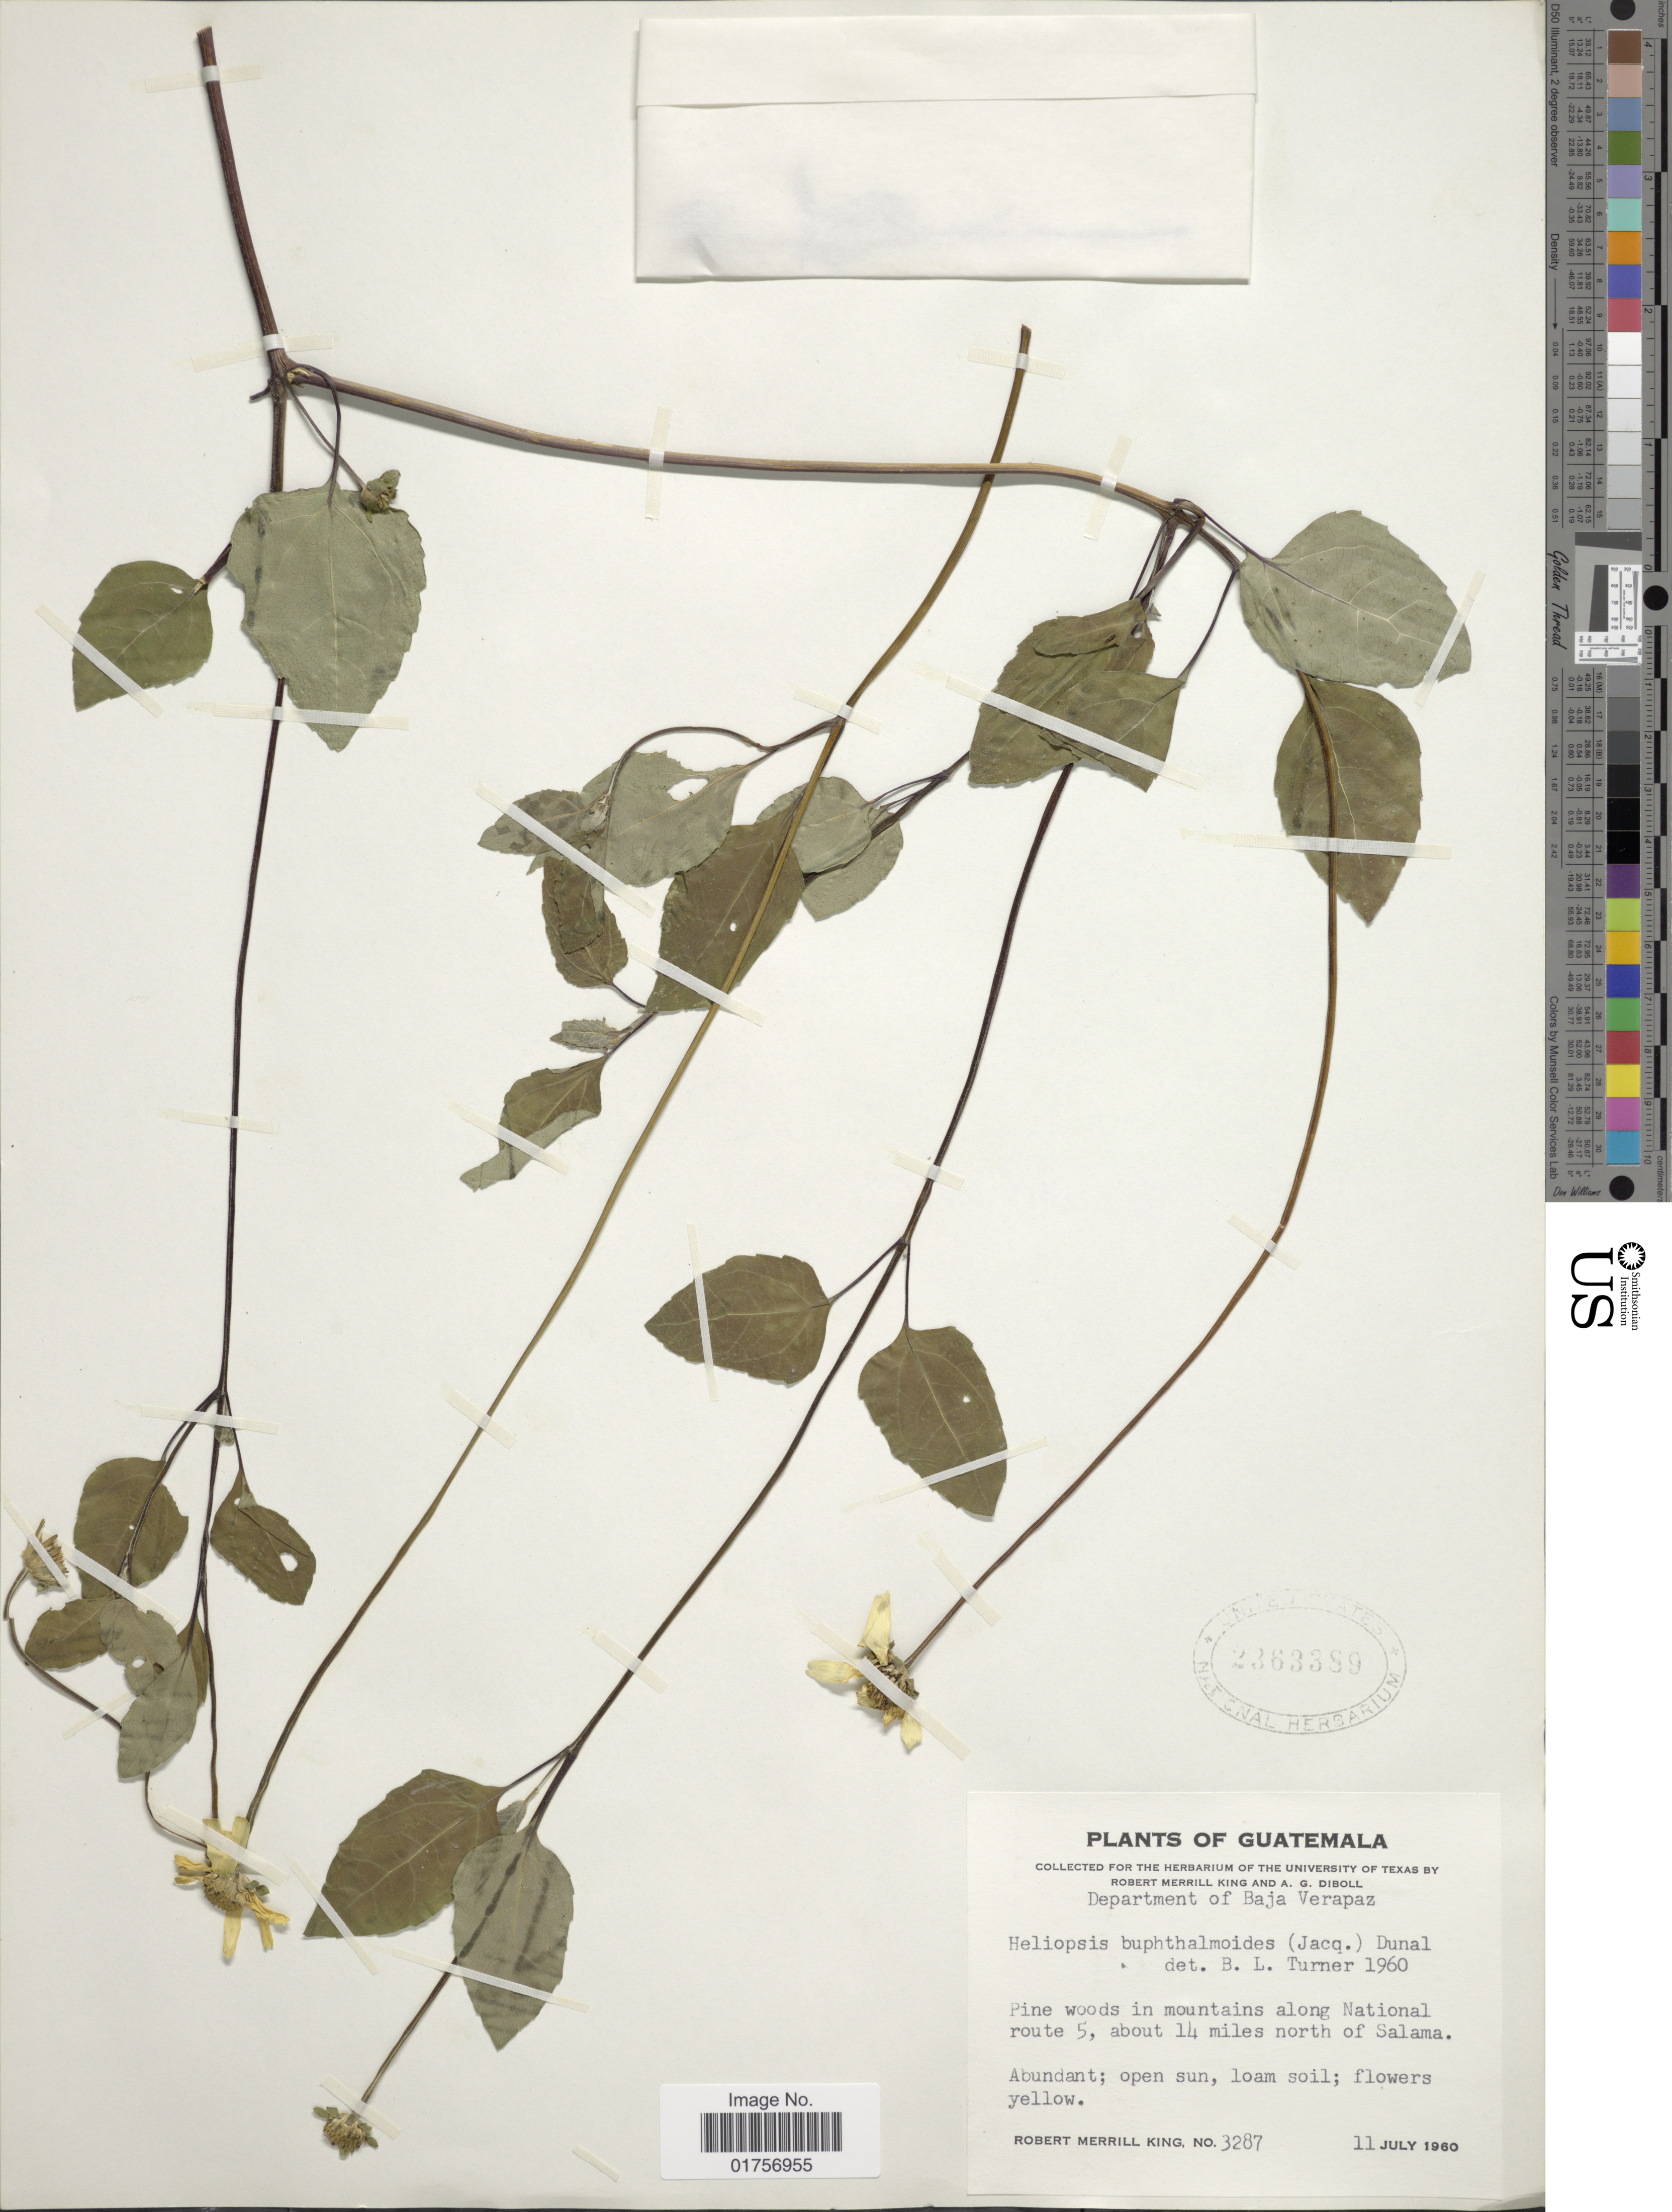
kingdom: Plantae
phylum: Tracheophyta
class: Magnoliopsida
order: Asterales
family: Asteraceae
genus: Heliopsis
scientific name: Heliopsis buphthalmoides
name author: (Jacq.) Dunal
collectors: R. M. King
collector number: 3287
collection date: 1960-07-11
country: Guatemala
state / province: Baja Verapaz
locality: Along National route 5, about 14 miles north of Salama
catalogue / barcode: US 2363389